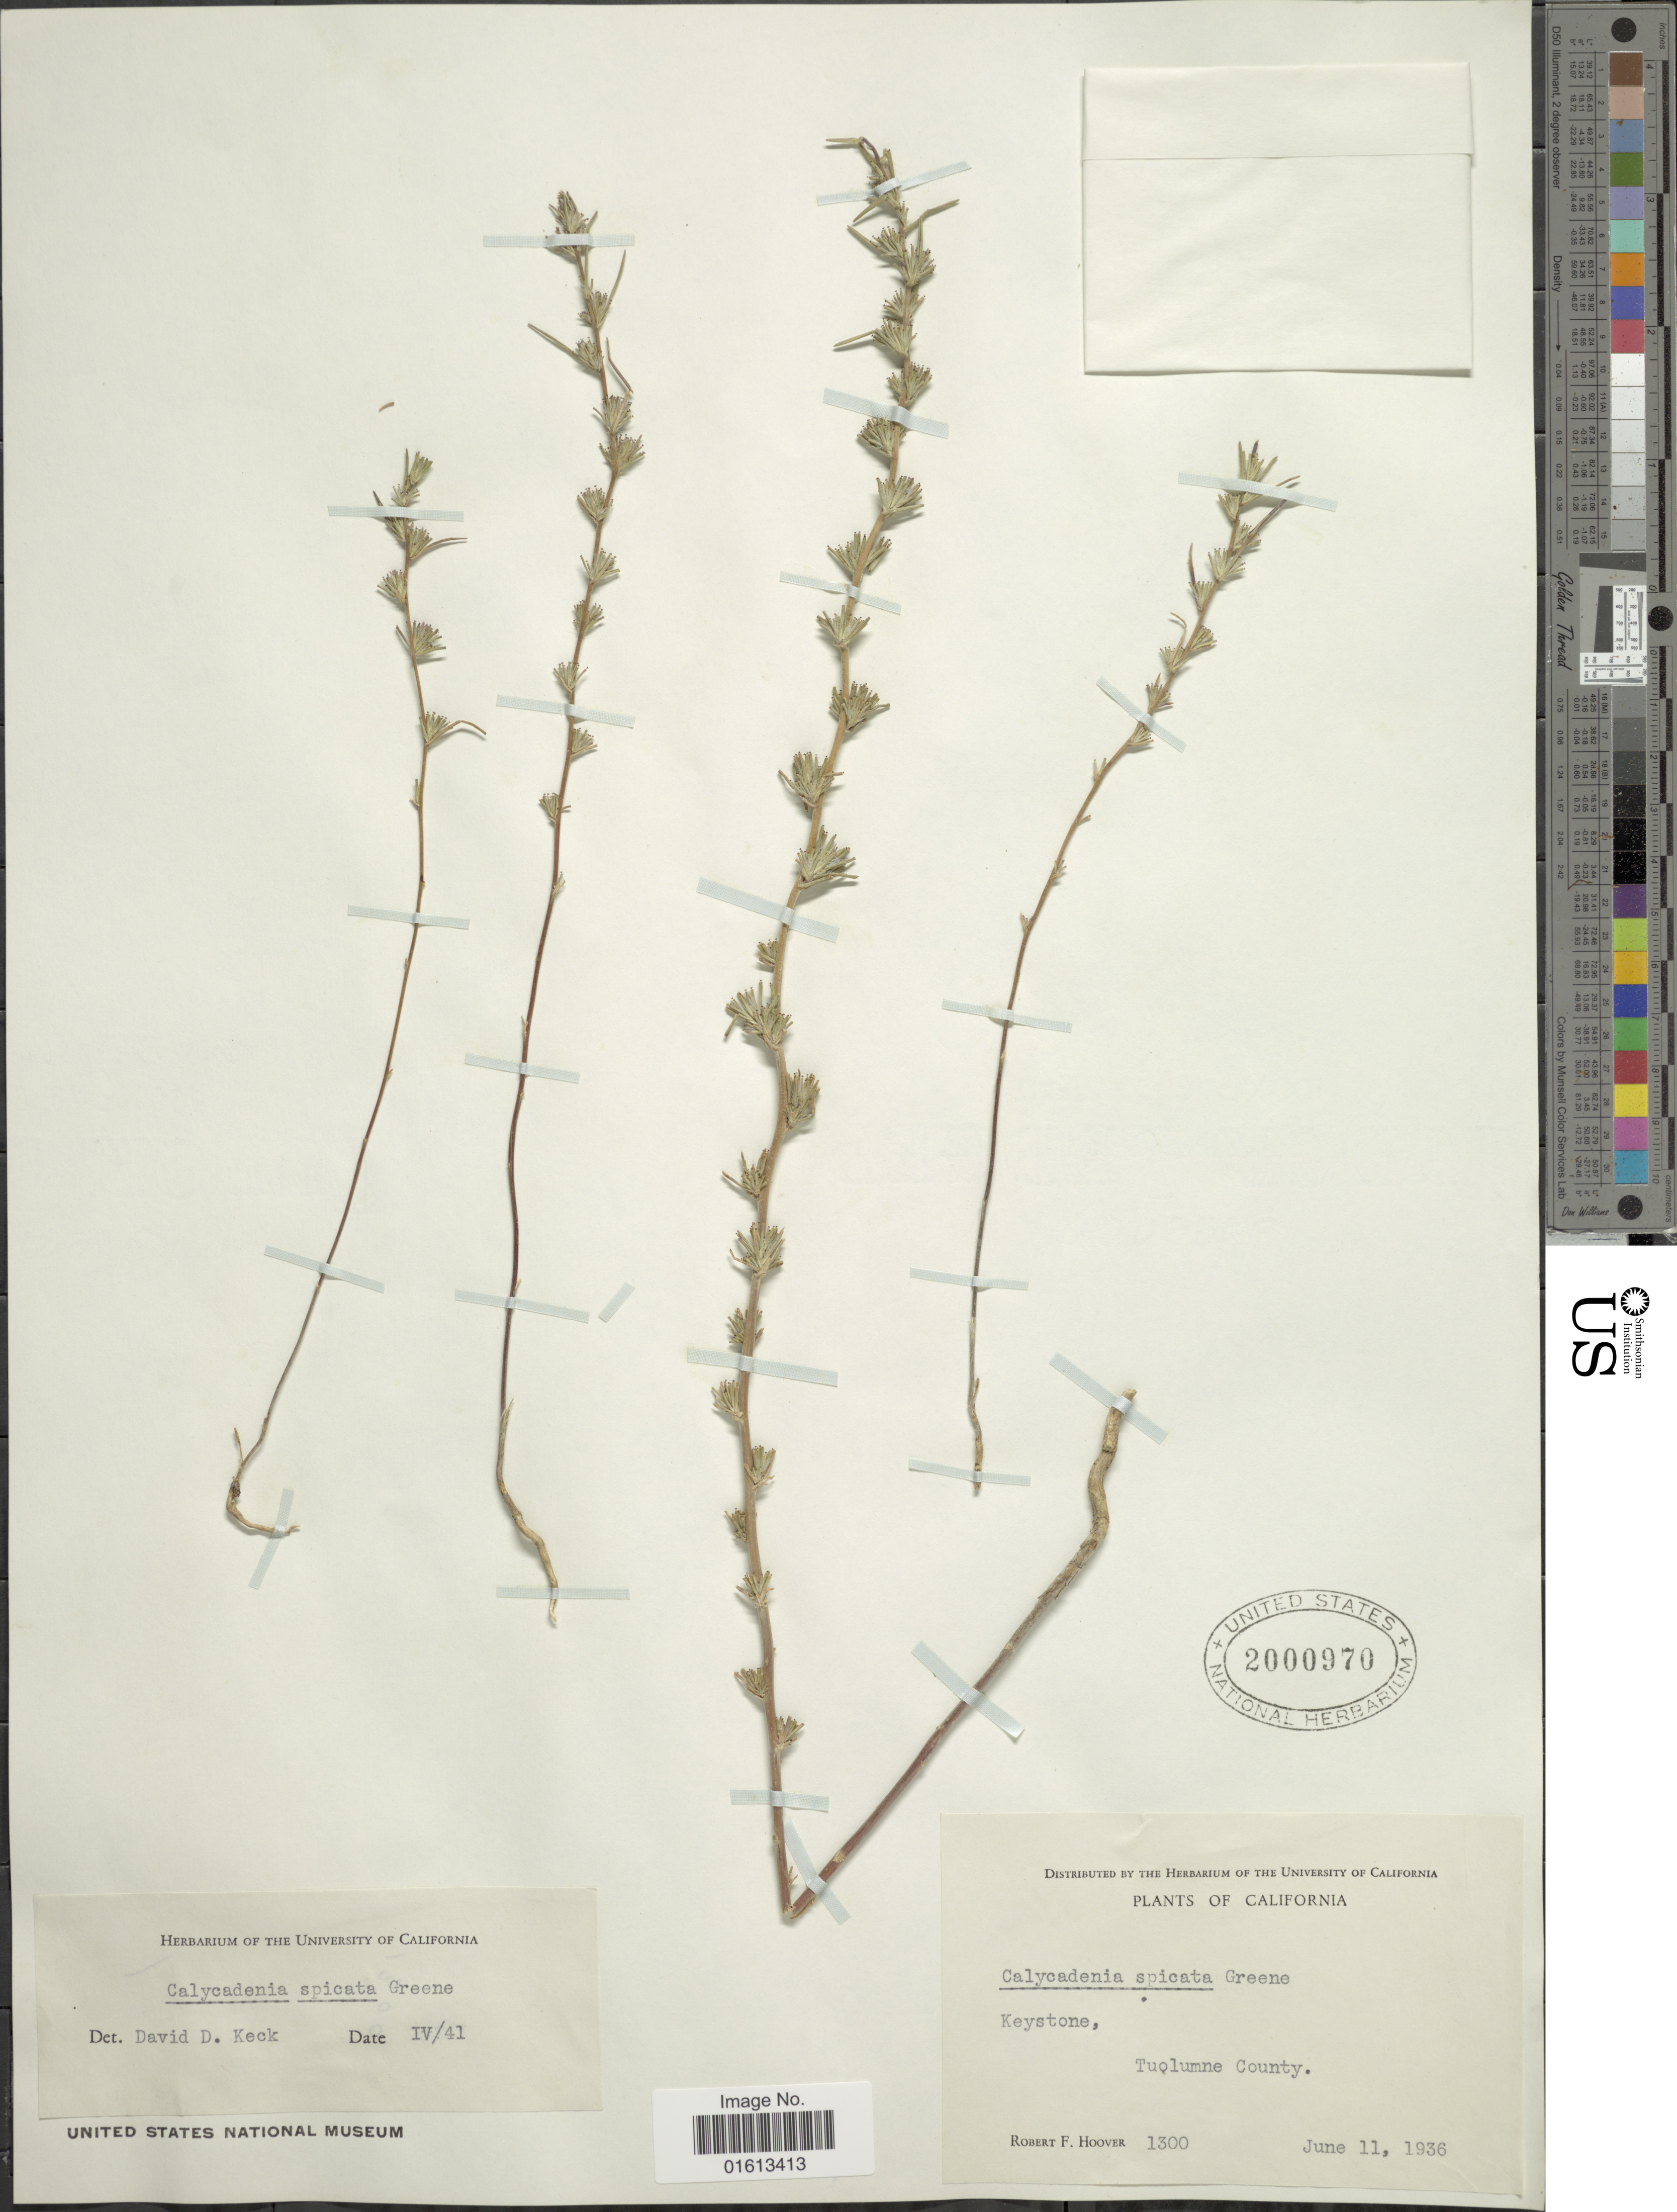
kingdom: Plantae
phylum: Tracheophyta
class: Magnoliopsida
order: Asterales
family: Asteraceae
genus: Calycadenia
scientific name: Calycadenia spicata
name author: (Greene) Greene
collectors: R. F. Hoover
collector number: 1300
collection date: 1936-06-11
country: United States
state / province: California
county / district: Tuolumne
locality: Keystone, Tuolomne County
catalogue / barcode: US 2000970